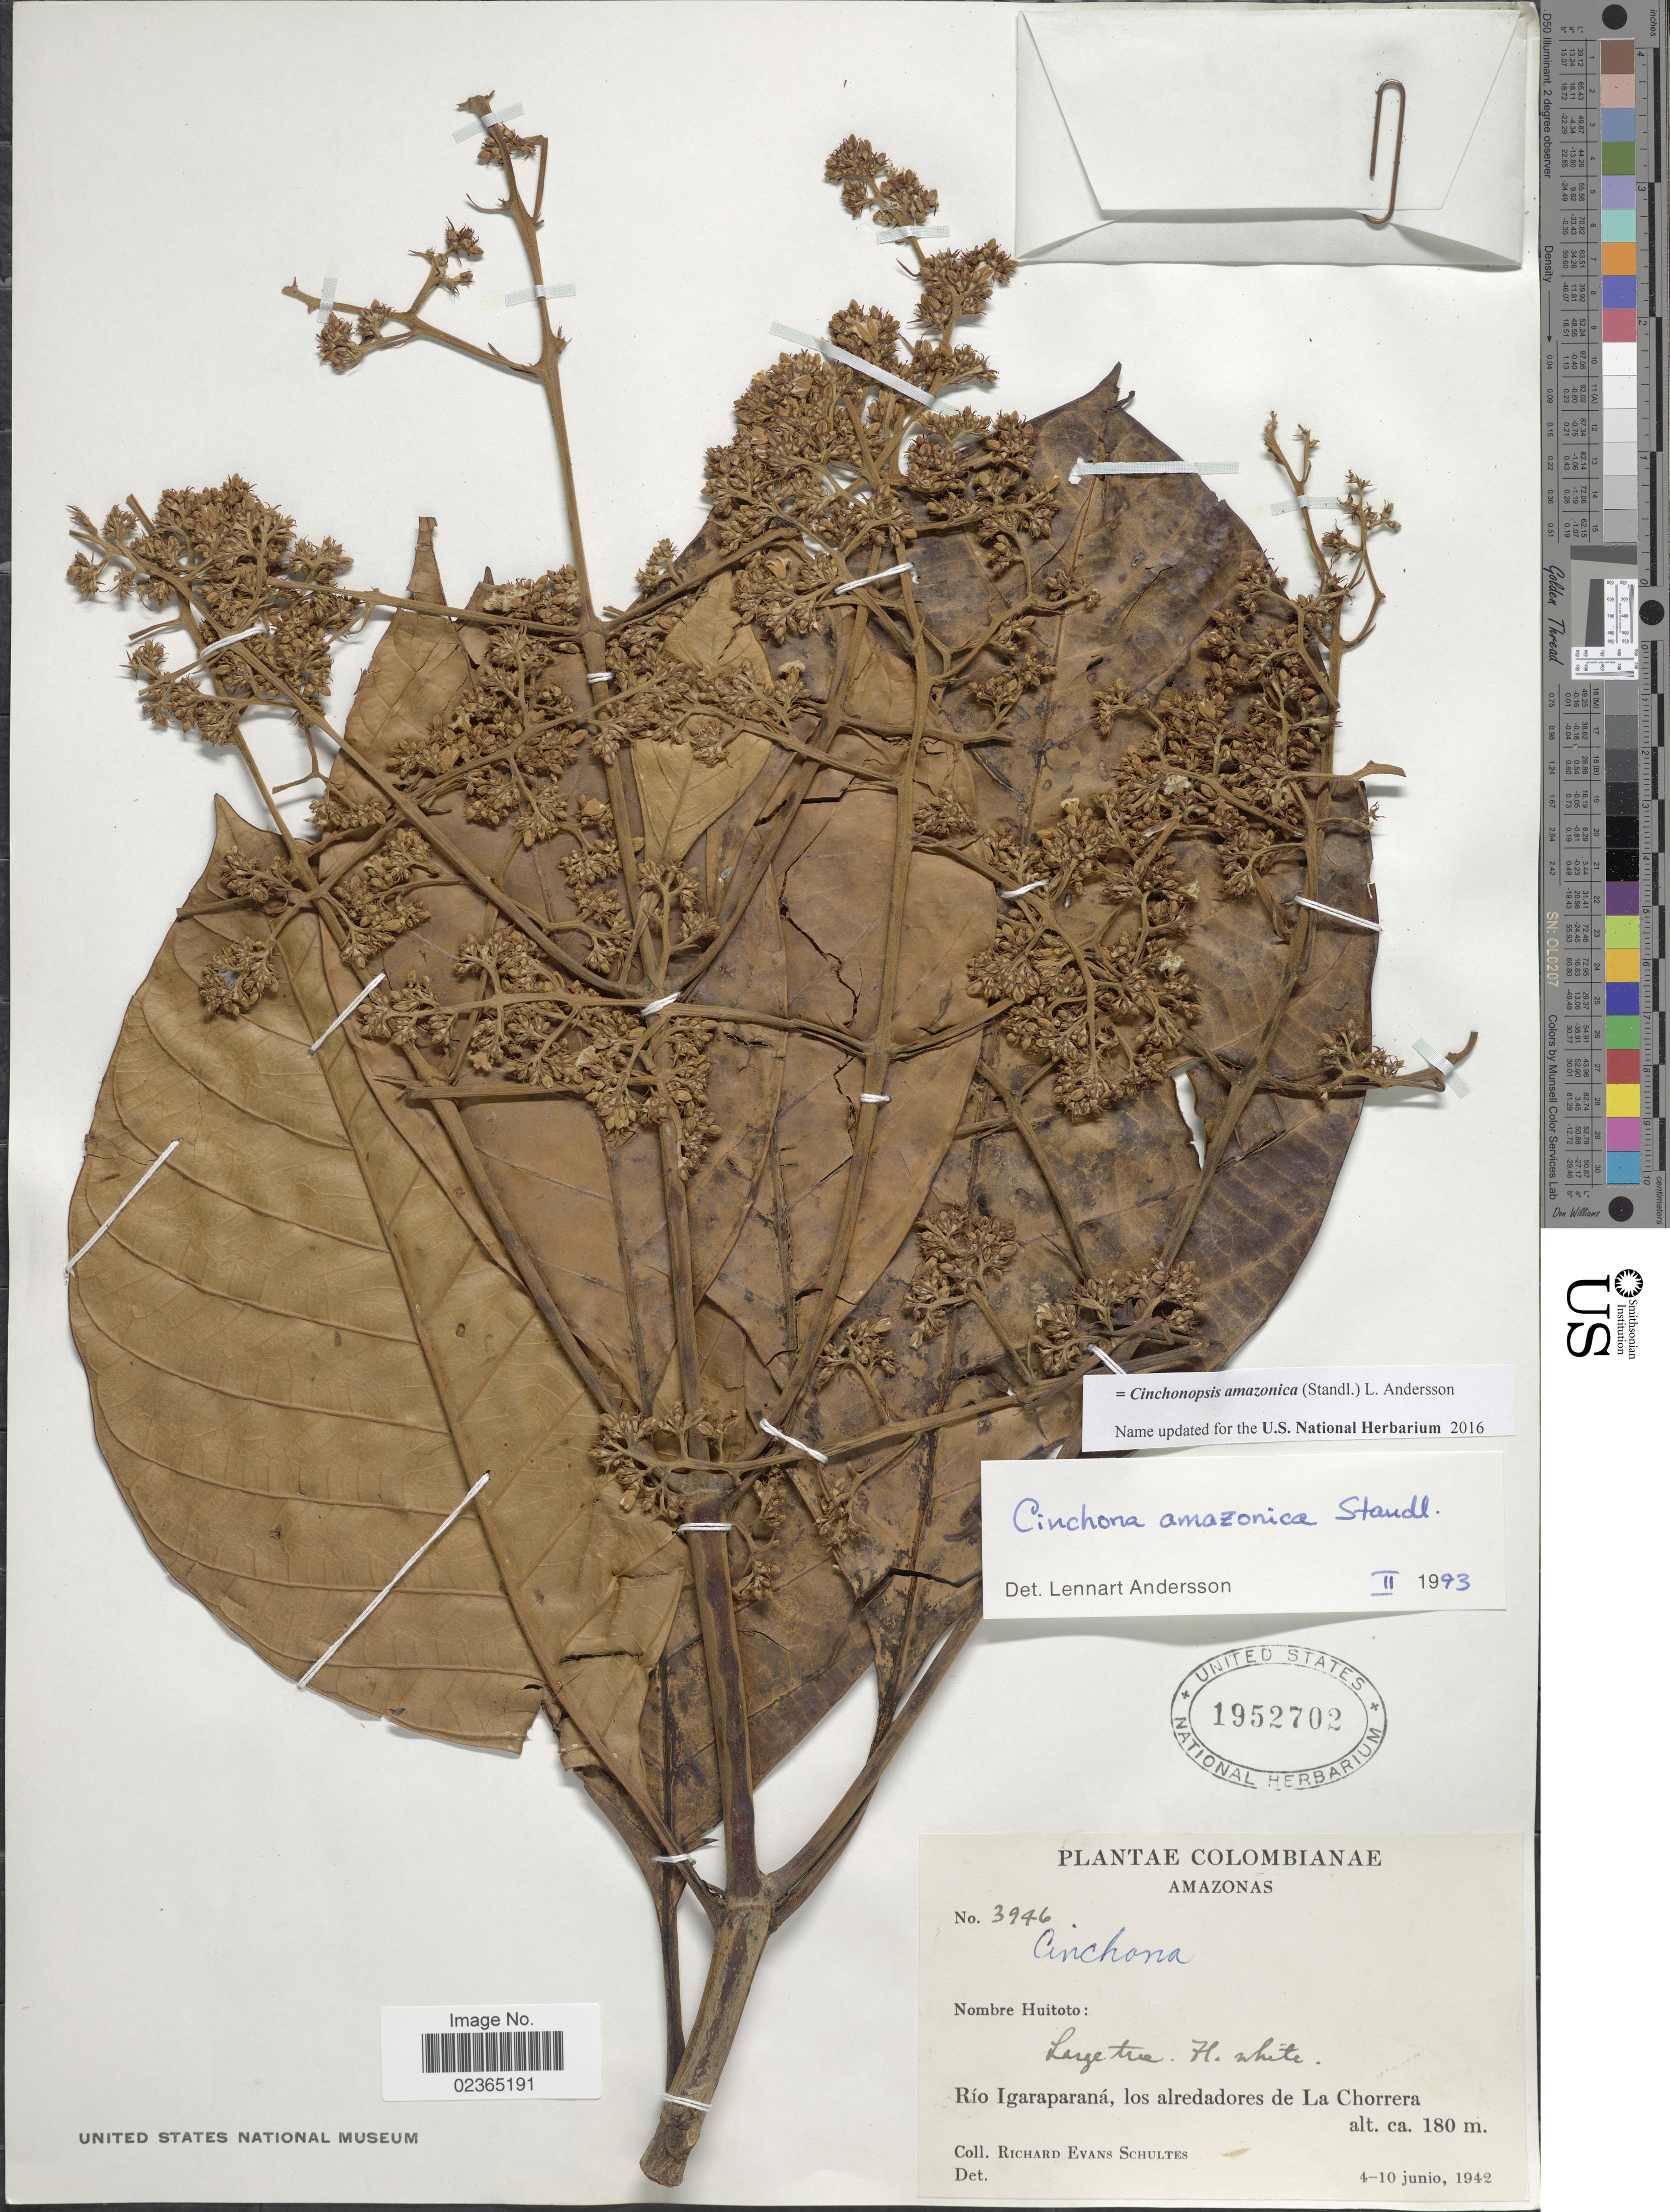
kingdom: Plantae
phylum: Tracheophyta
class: Magnoliopsida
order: Gentianales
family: Rubiaceae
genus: Cinchona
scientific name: Cinchona amazonica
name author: Standl.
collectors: R. E. Schultes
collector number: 3946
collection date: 1942-06-04/1942-06-10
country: Colombia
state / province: Amazônas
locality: Rio Igaraparana, los alredadores de La Chorrera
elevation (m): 180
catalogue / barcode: US 1952702